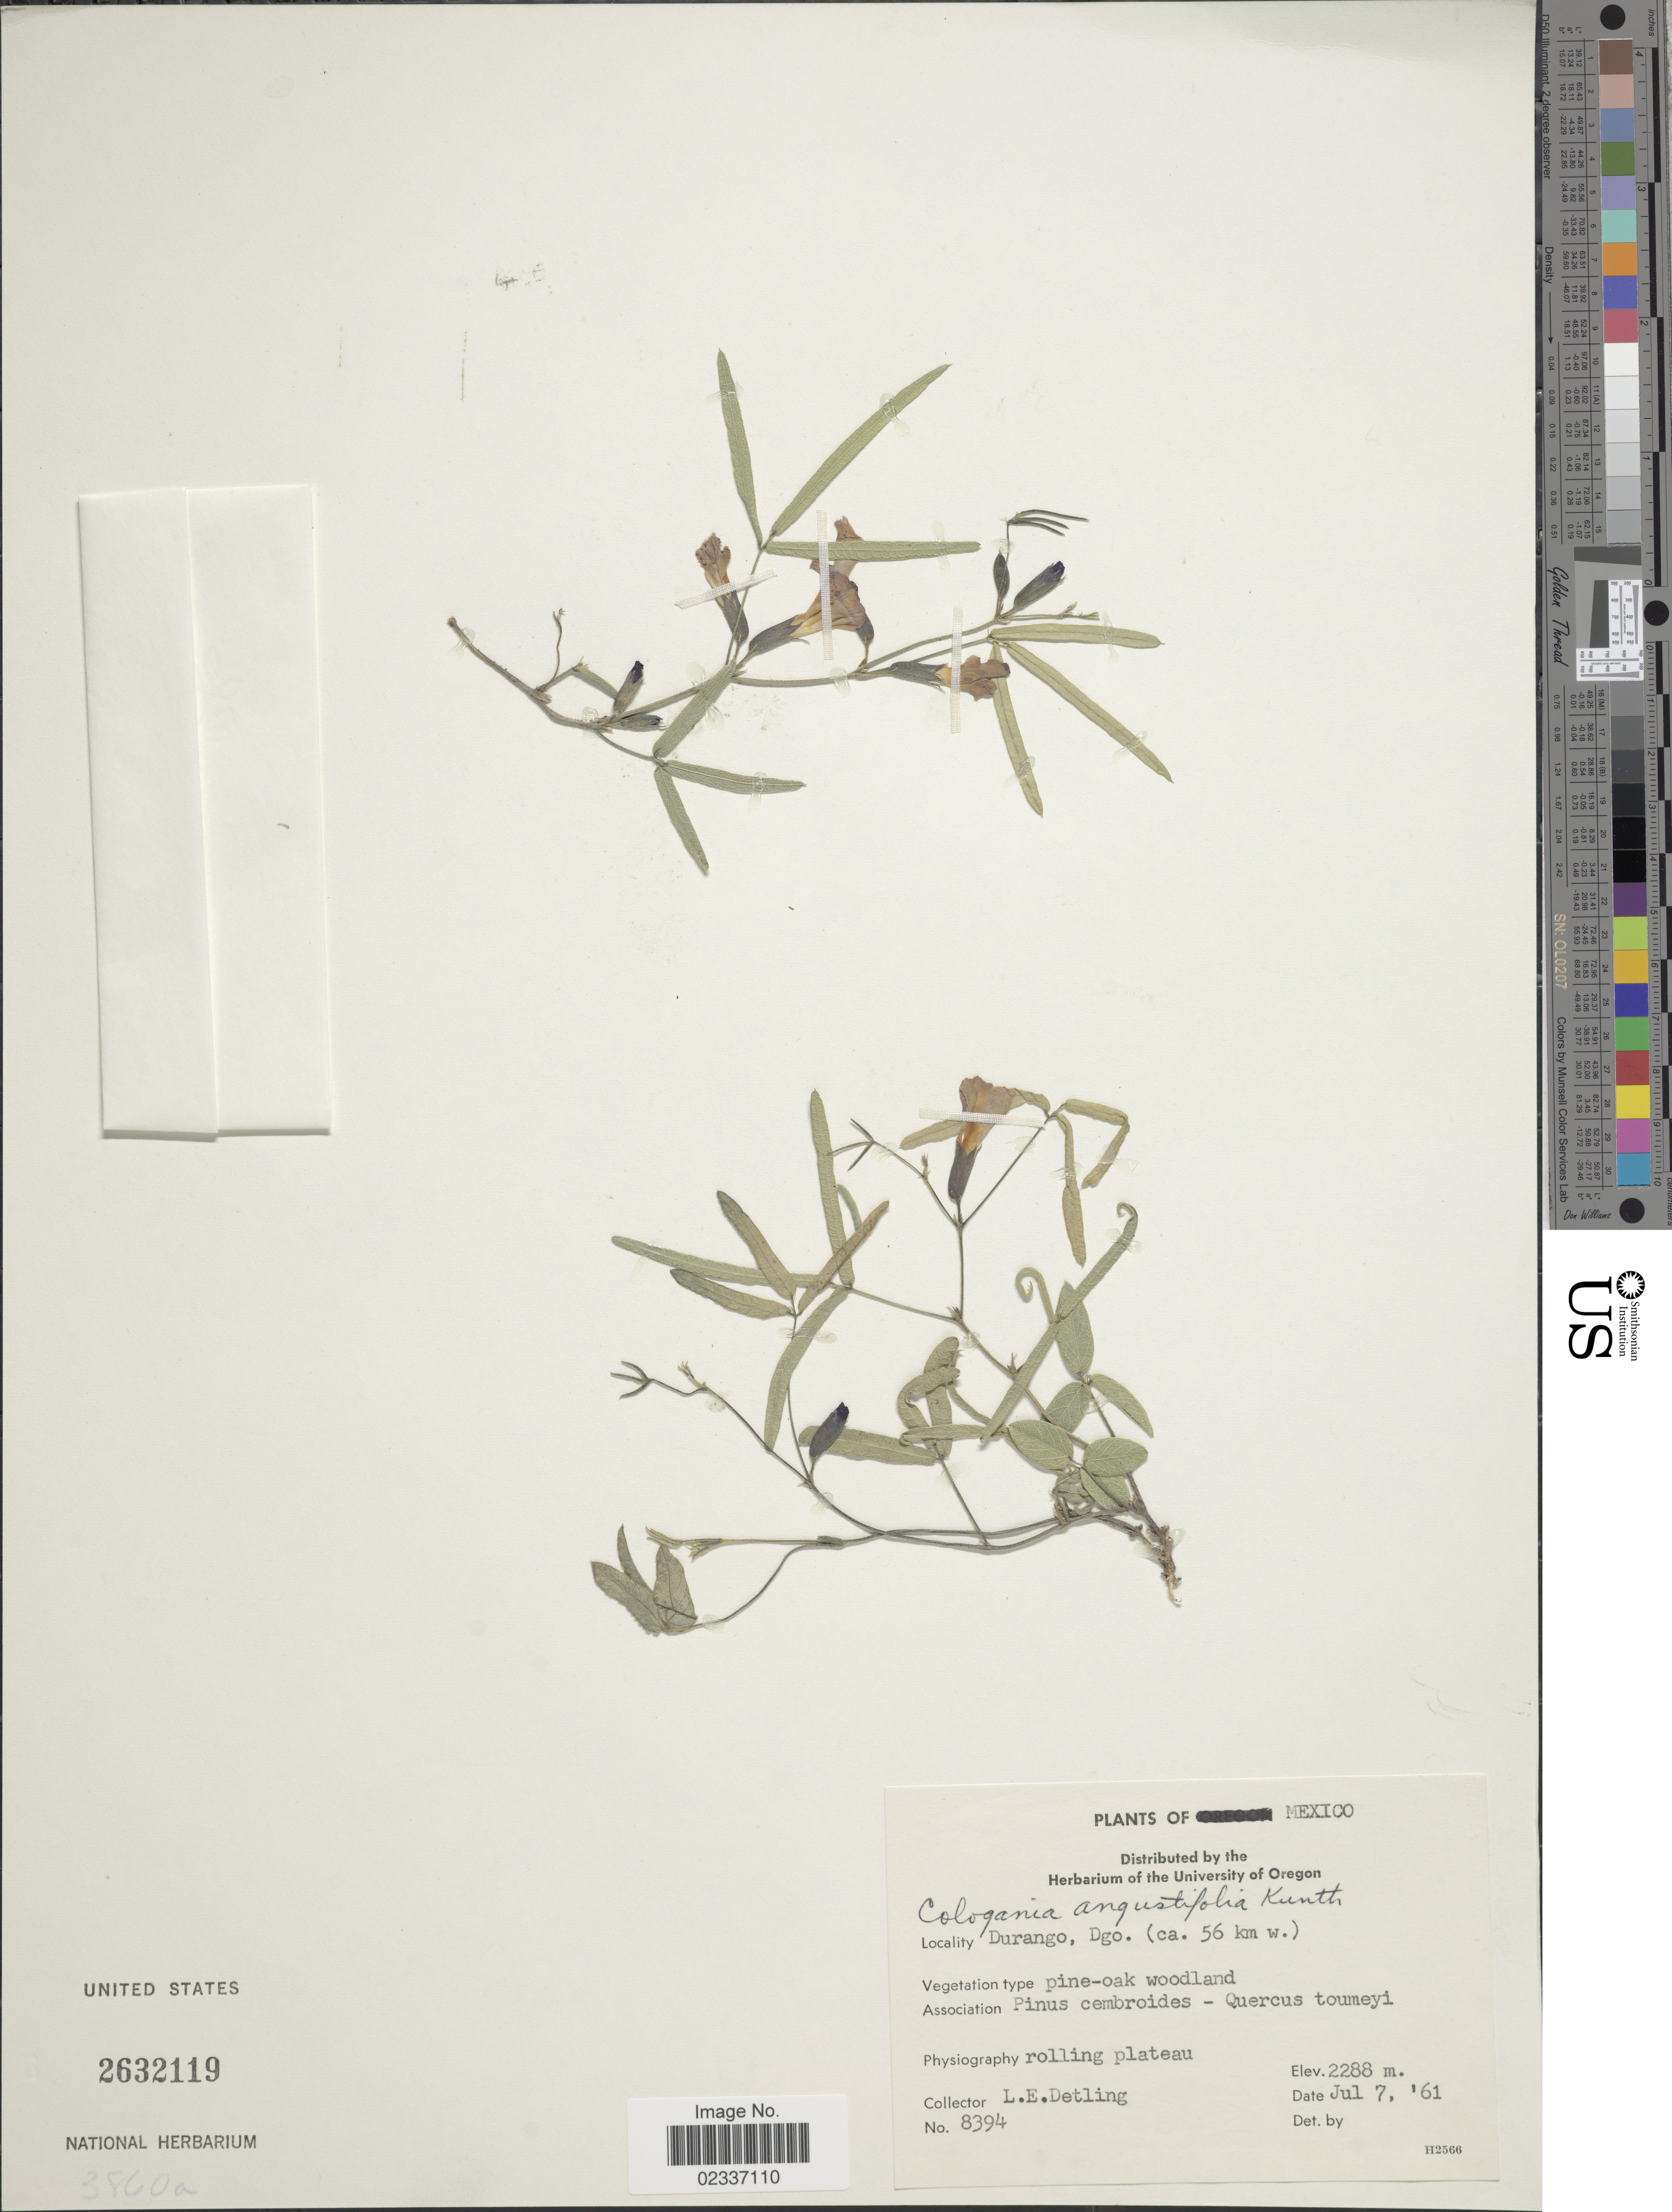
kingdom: Plantae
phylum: Tracheophyta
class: Magnoliopsida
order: Fabales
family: Fabaceae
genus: Cologania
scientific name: Cologania angustifolia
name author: Kunth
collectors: L. E. Detling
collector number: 8394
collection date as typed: Transcribed d/m/y: 7/7/61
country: Mexico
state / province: Durango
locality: Durango, Dgo (ca. 56 km W.) vegetation type pine-oak woodland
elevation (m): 2288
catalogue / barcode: US 2632119